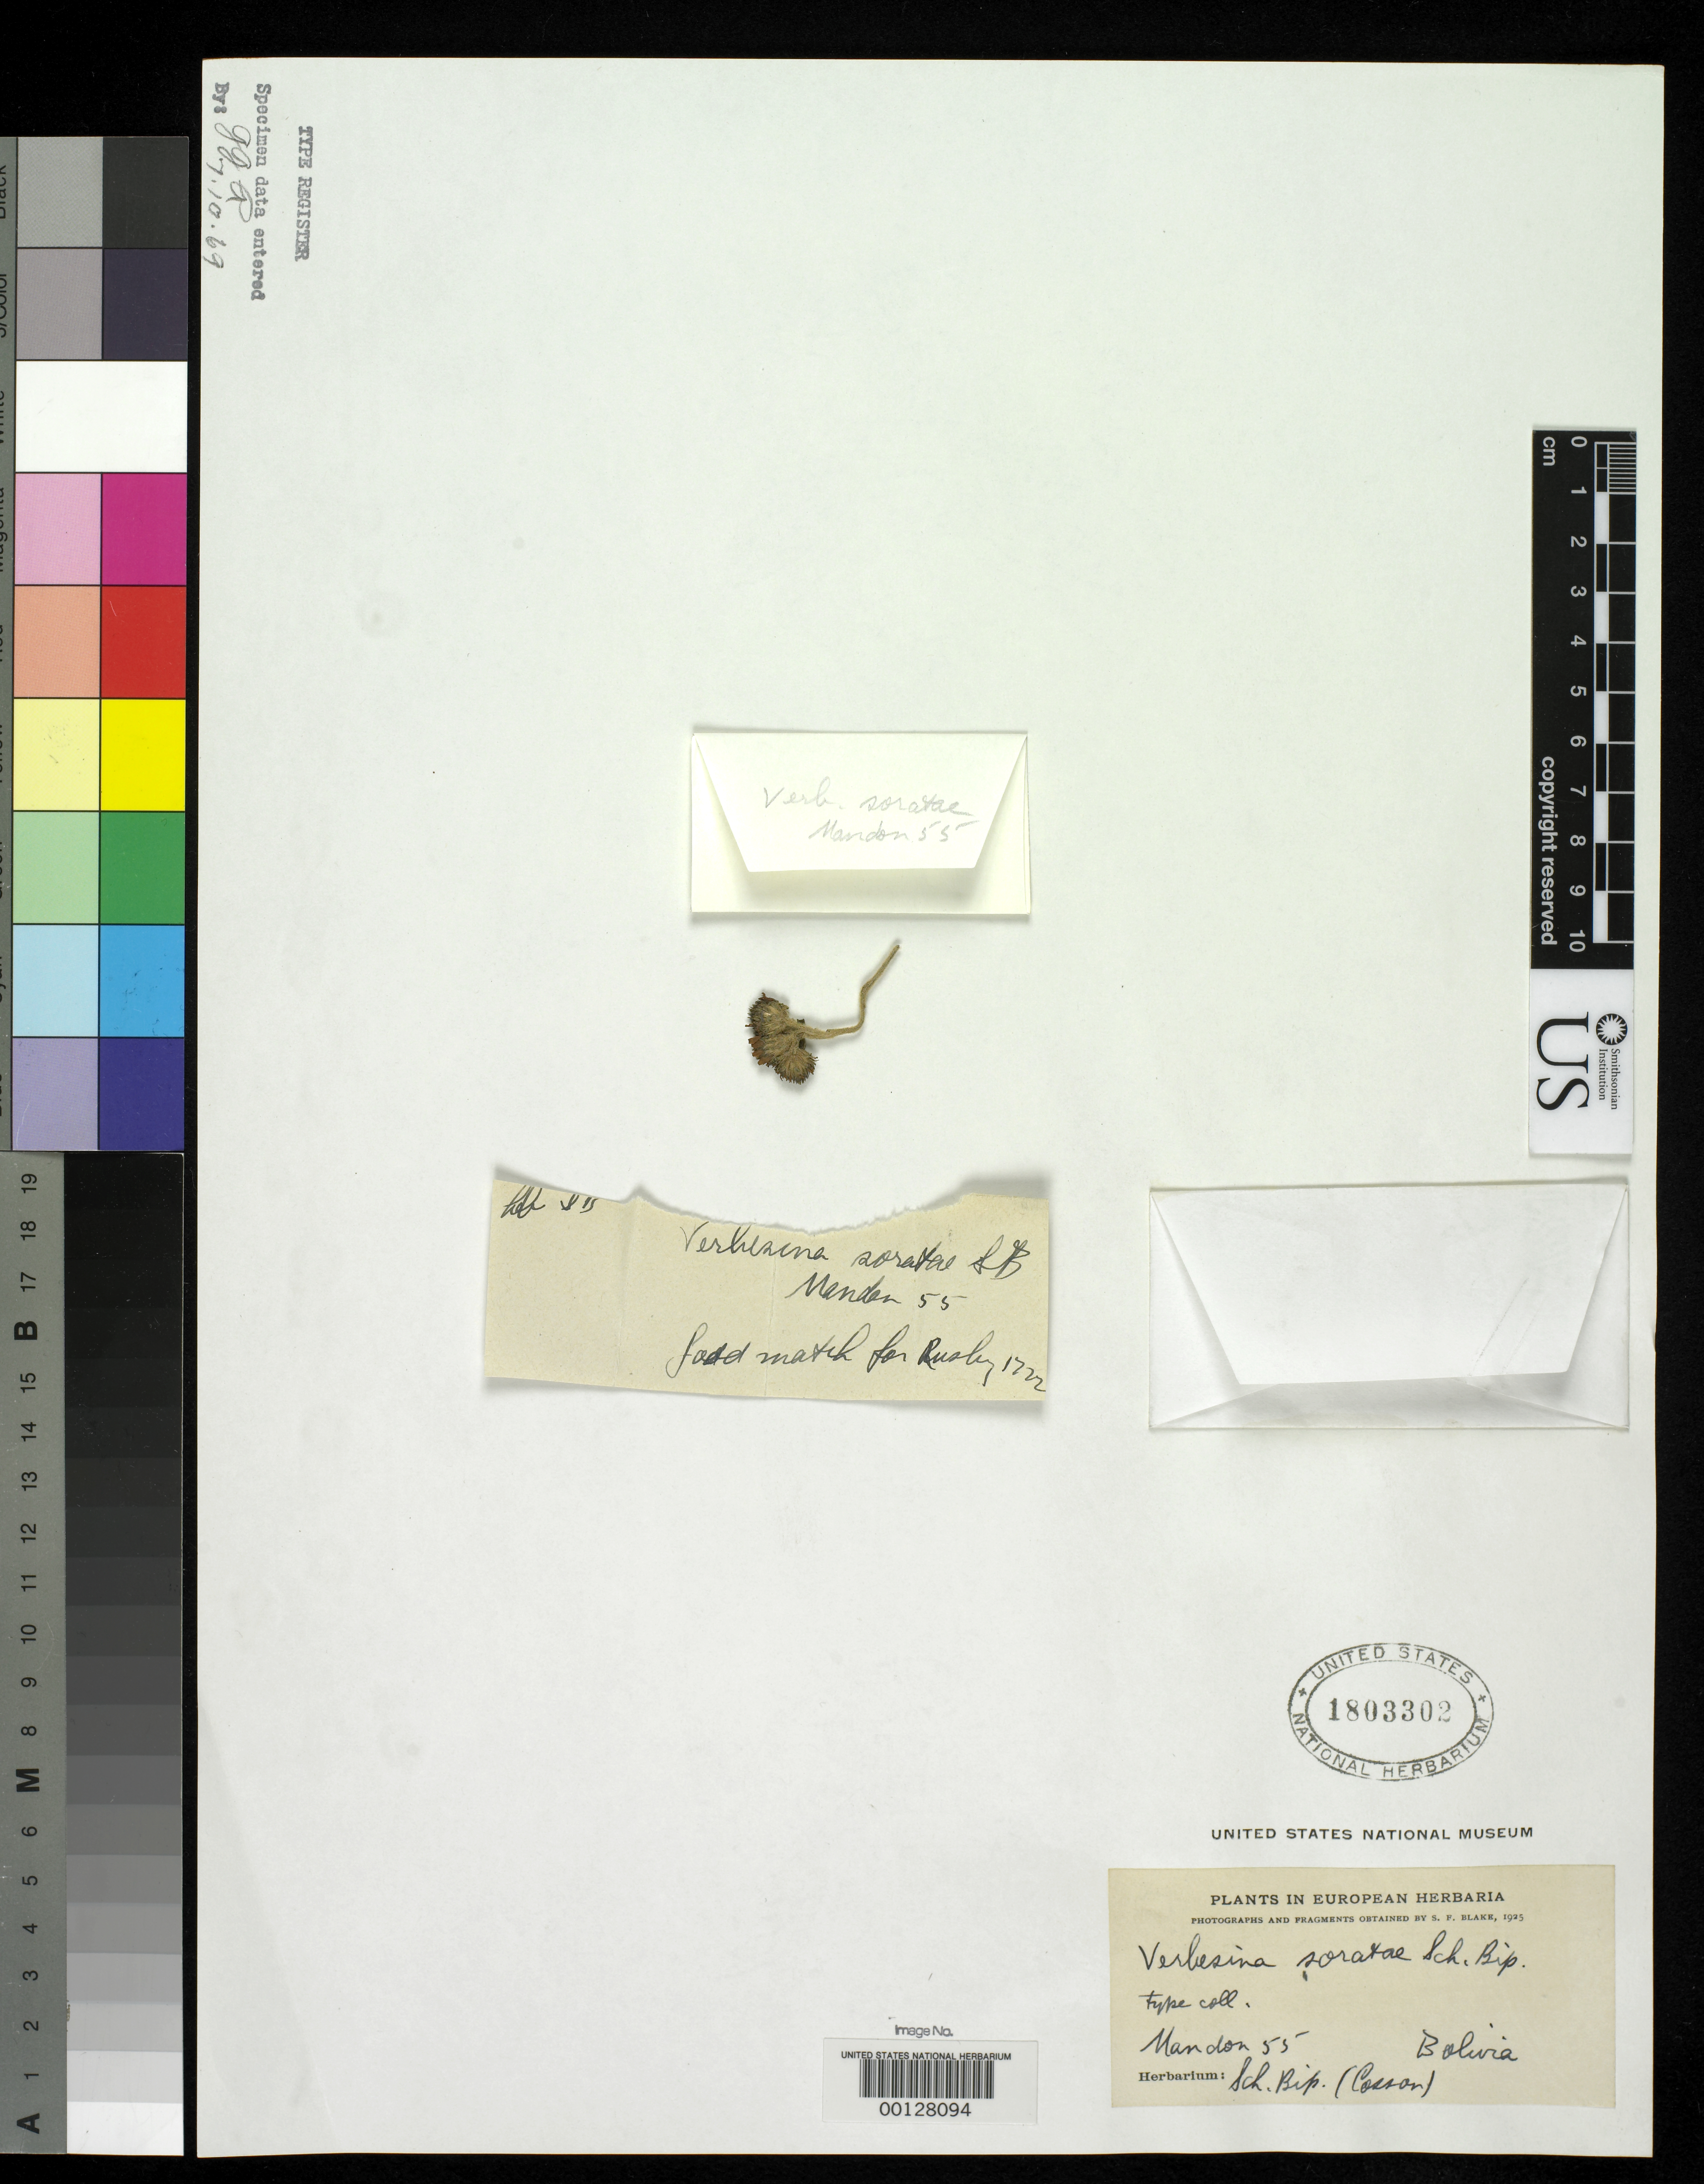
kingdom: Plantae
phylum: Tracheophyta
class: Magnoliopsida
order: Asterales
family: Asteraceae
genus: Verbesina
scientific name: Verbesina soratae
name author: Sch. Bip. ex B.L. Rob. & Greenm.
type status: Isosyntype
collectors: G. Mandon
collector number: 55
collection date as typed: Feb 1886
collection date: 1886-02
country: Bolivia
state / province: La Paz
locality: Sorata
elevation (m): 2400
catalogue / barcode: US 1803302